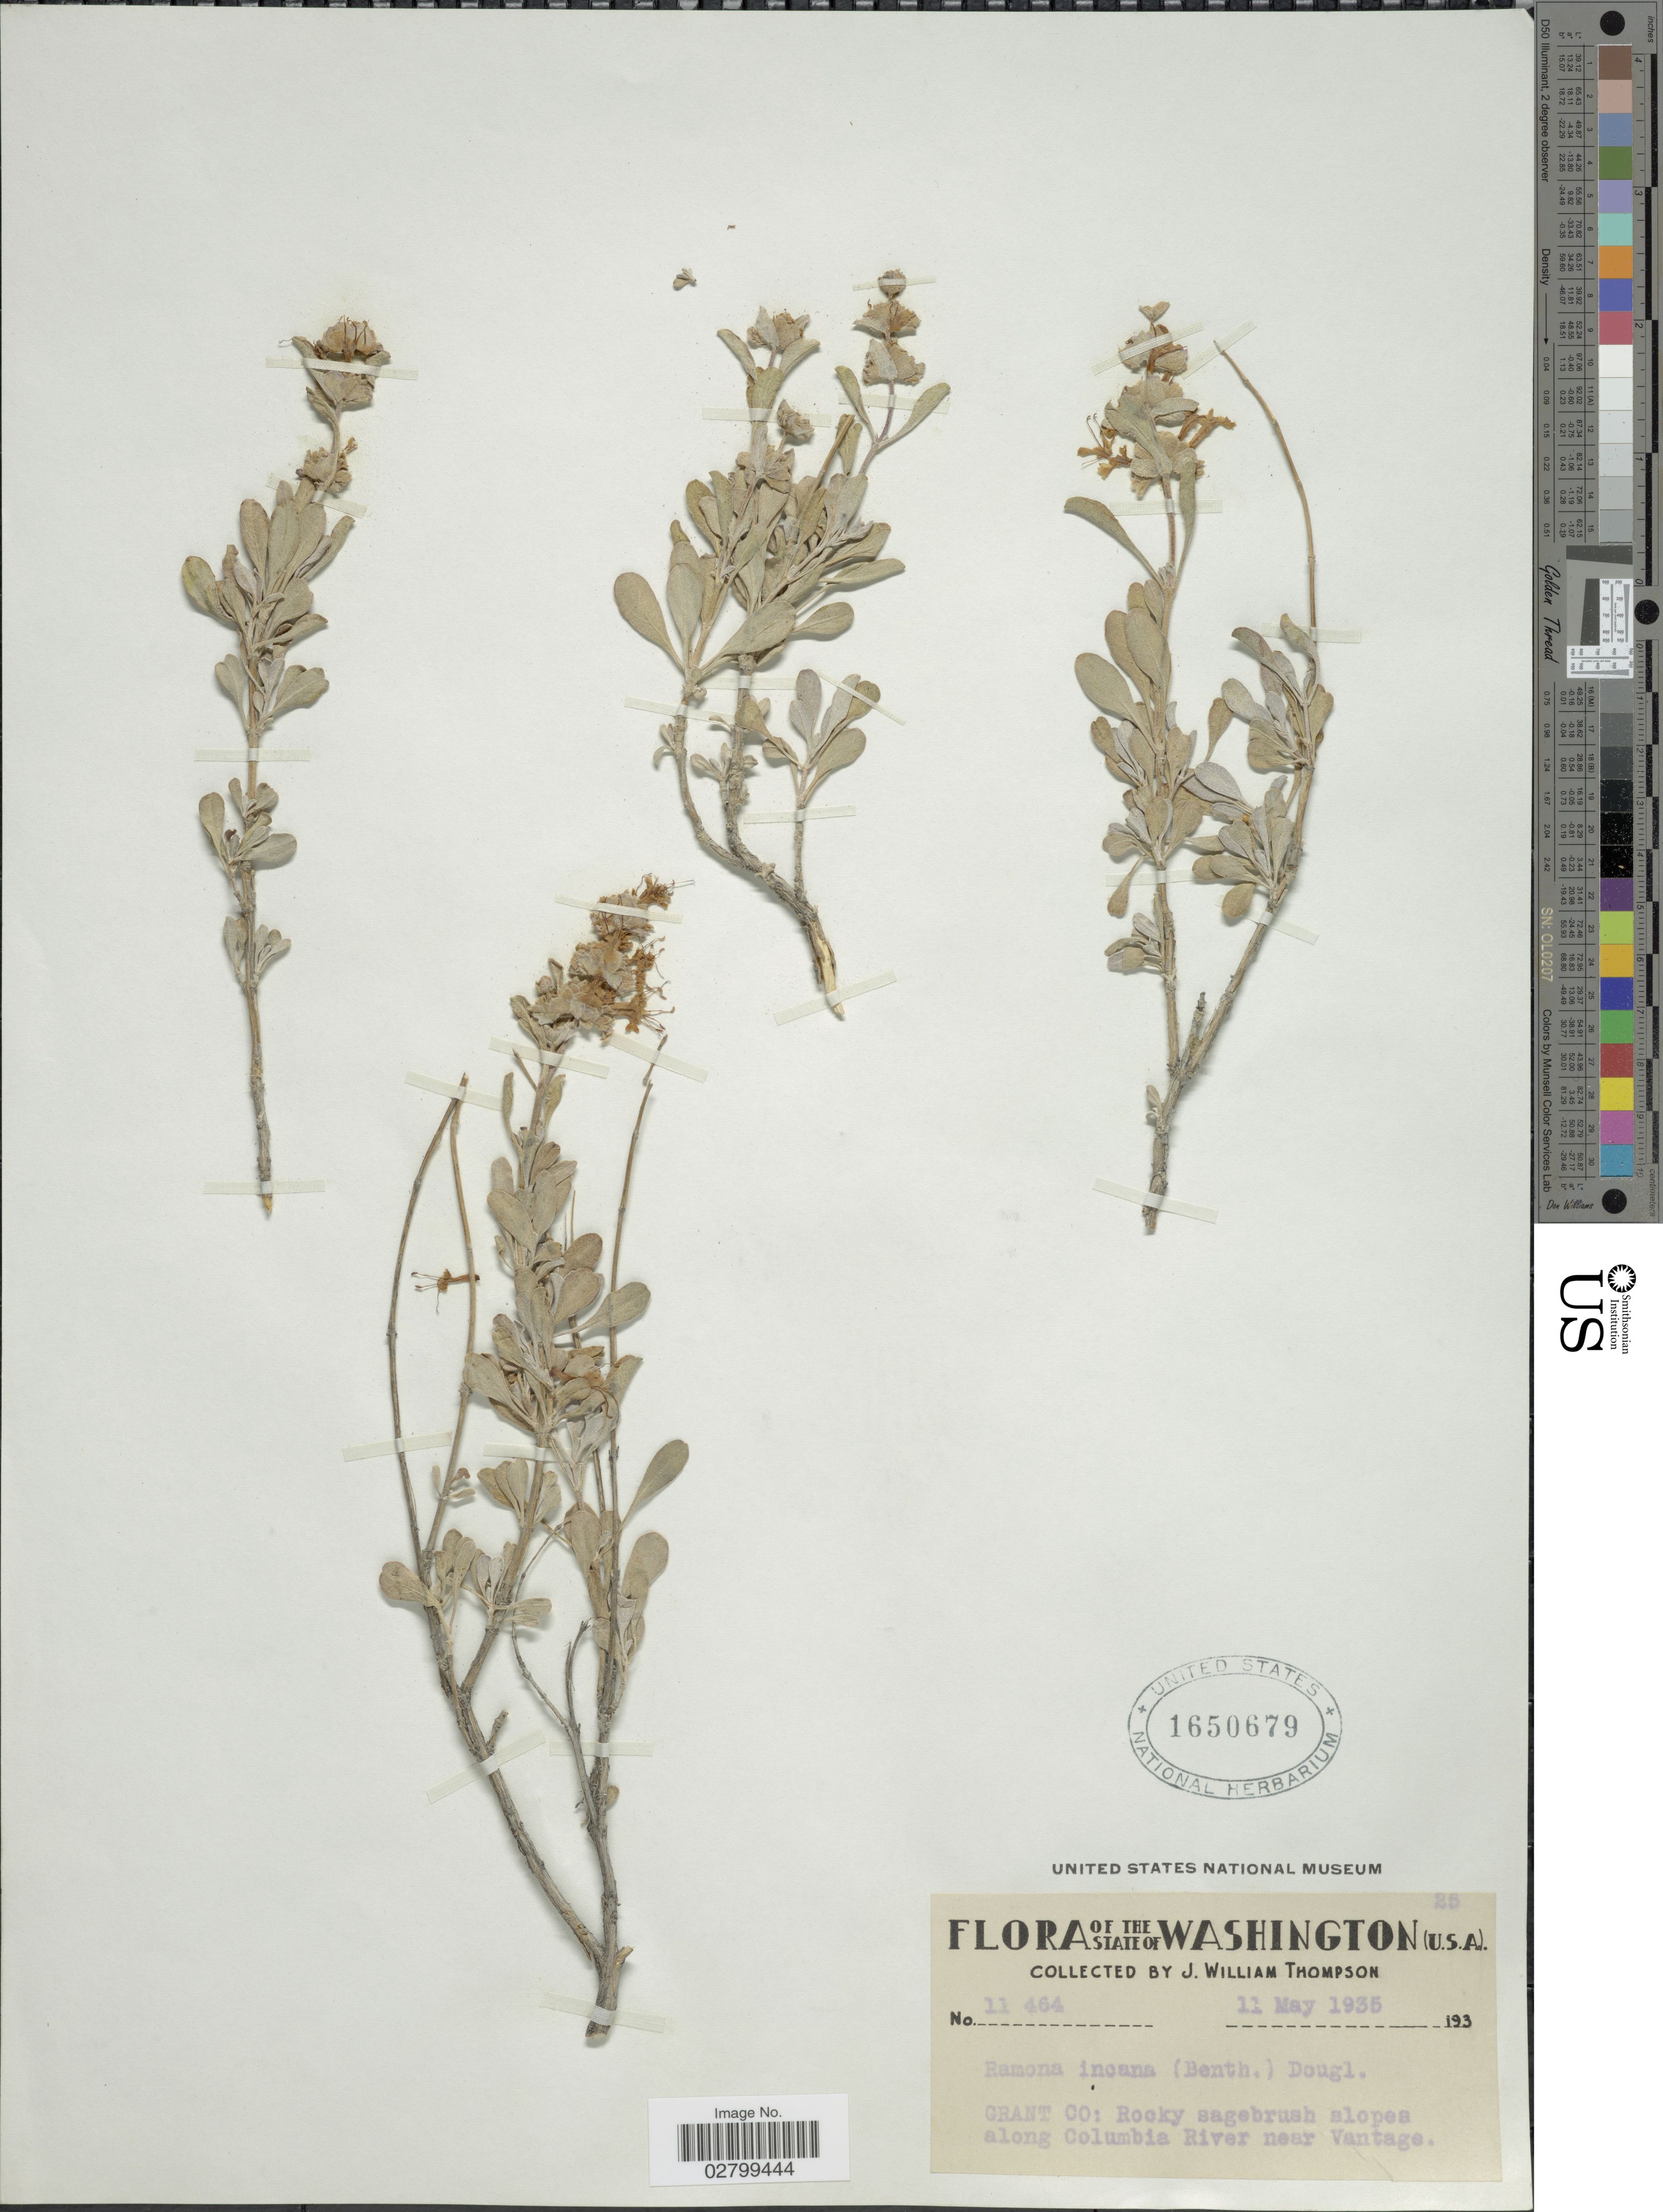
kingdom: Plantae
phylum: Tracheophyta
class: Magnoliopsida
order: Lamiales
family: Lamiaceae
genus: Salvia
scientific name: Salvia dorrii var. incana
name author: (Benth.) Strachan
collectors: J. W. Thompson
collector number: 11464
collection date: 1935-05-11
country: United States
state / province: Washington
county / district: Grant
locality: Grant Co: Rocky sagebrush slopes along Columbia River near Vantage.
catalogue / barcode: US 1650679